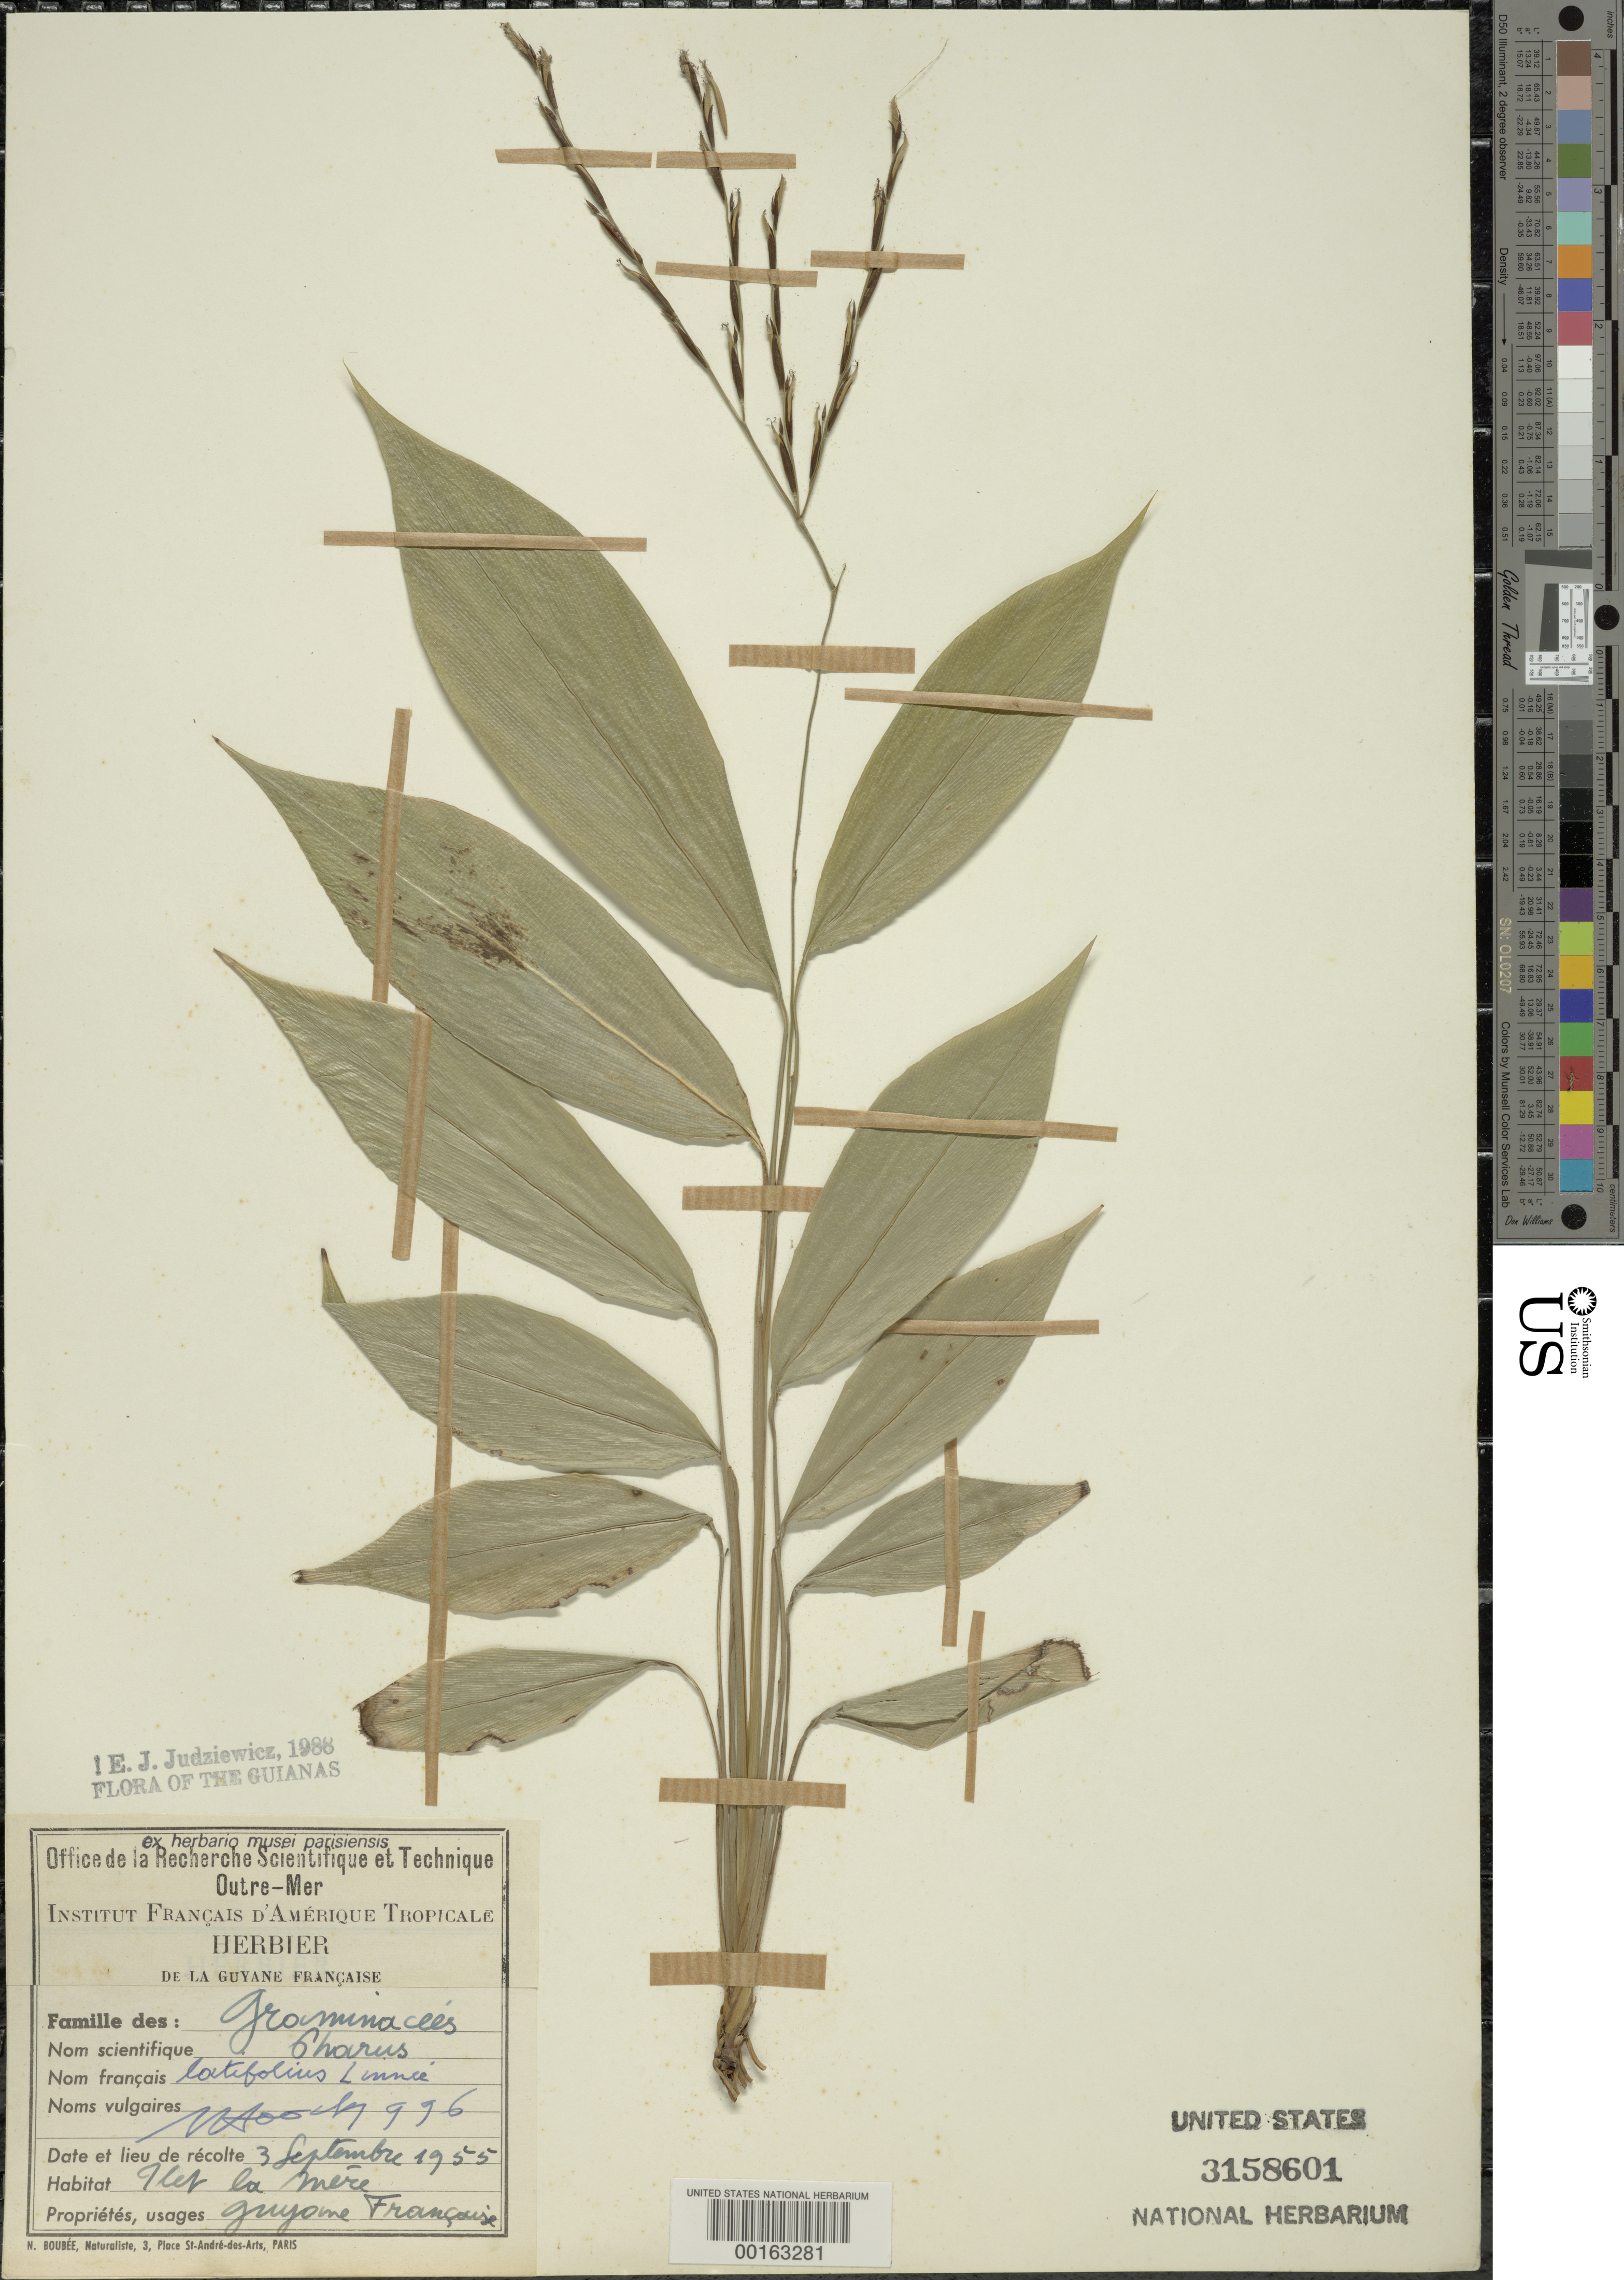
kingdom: Plantae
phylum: Tracheophyta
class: Liliopsida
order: Poales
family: Poaceae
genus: Pharus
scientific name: Pharus latifolius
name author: L.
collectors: J. Hoock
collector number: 996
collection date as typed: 03 Sep 1955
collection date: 1955-09-03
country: Guyana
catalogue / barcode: US 3158601